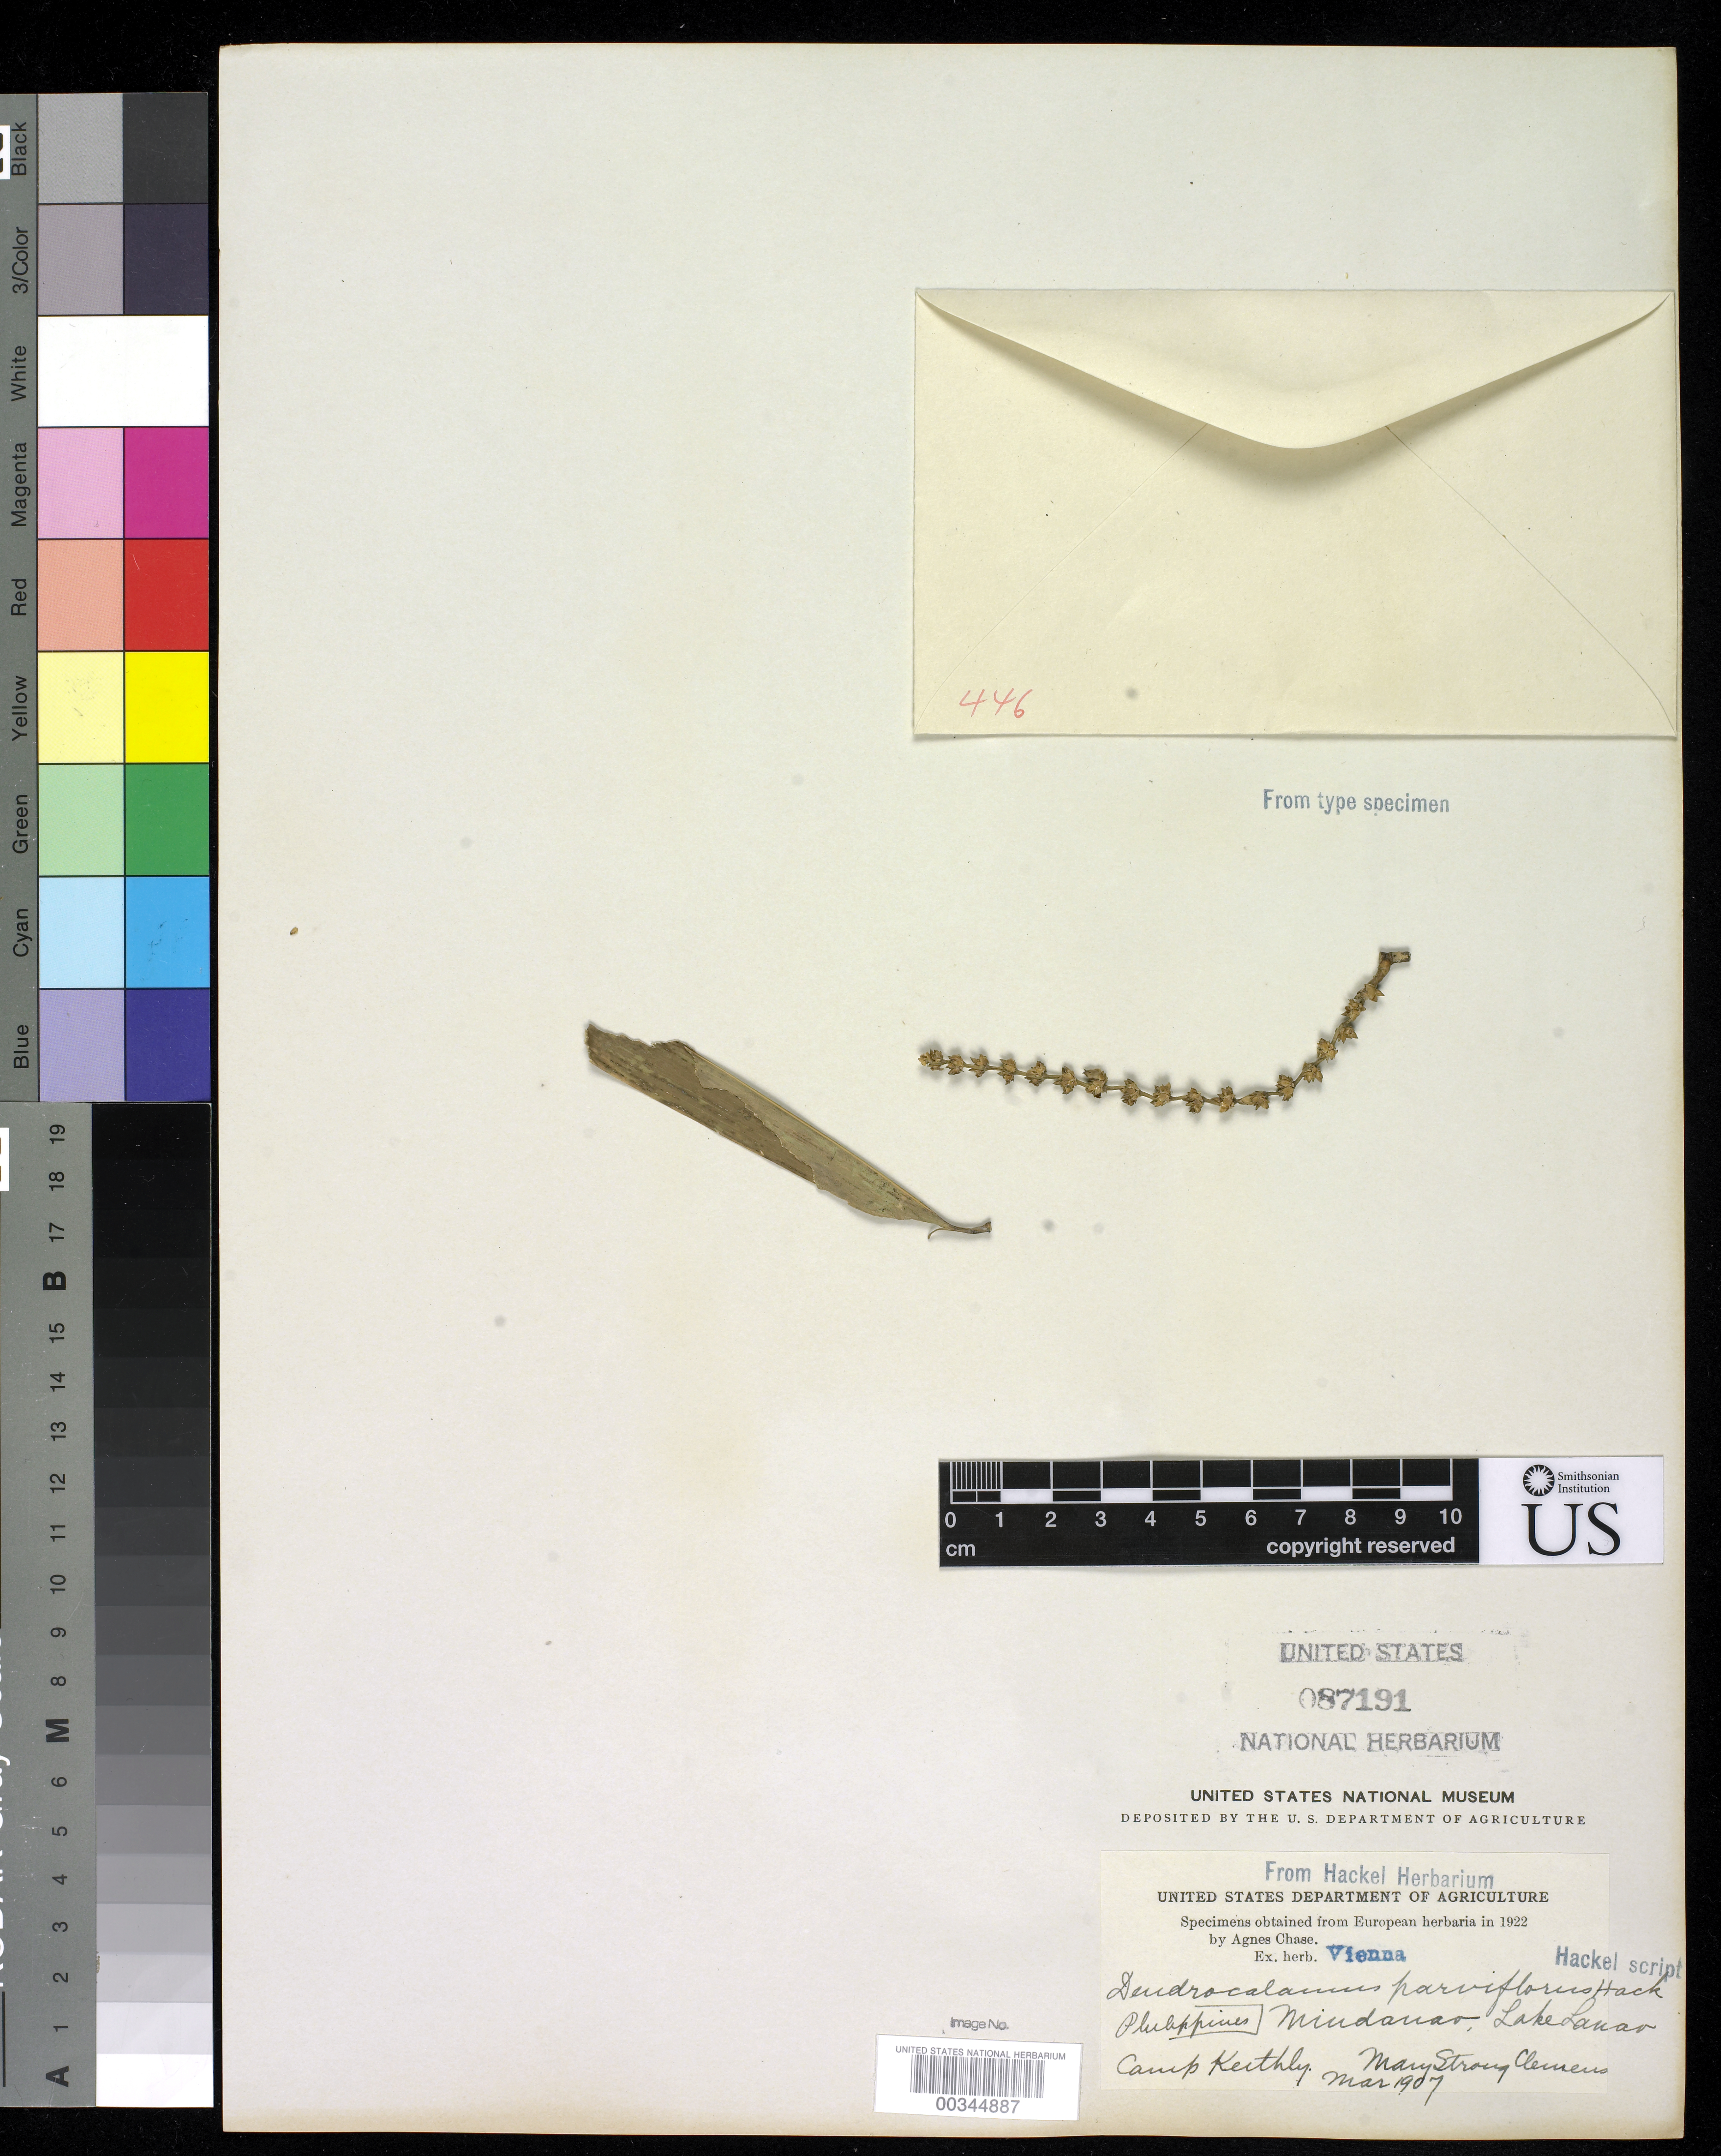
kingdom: Plantae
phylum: Tracheophyta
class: Liliopsida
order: Poales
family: Poaceae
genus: Dendrocalamus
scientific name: Dendrocalamus parviflorus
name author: Hack.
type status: Type Fragment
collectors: M. S. Clemens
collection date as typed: Mar 1907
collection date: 1907-03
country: Philippines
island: Mindanao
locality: Camp Keithley, Lake Lanao.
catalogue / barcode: US 87191